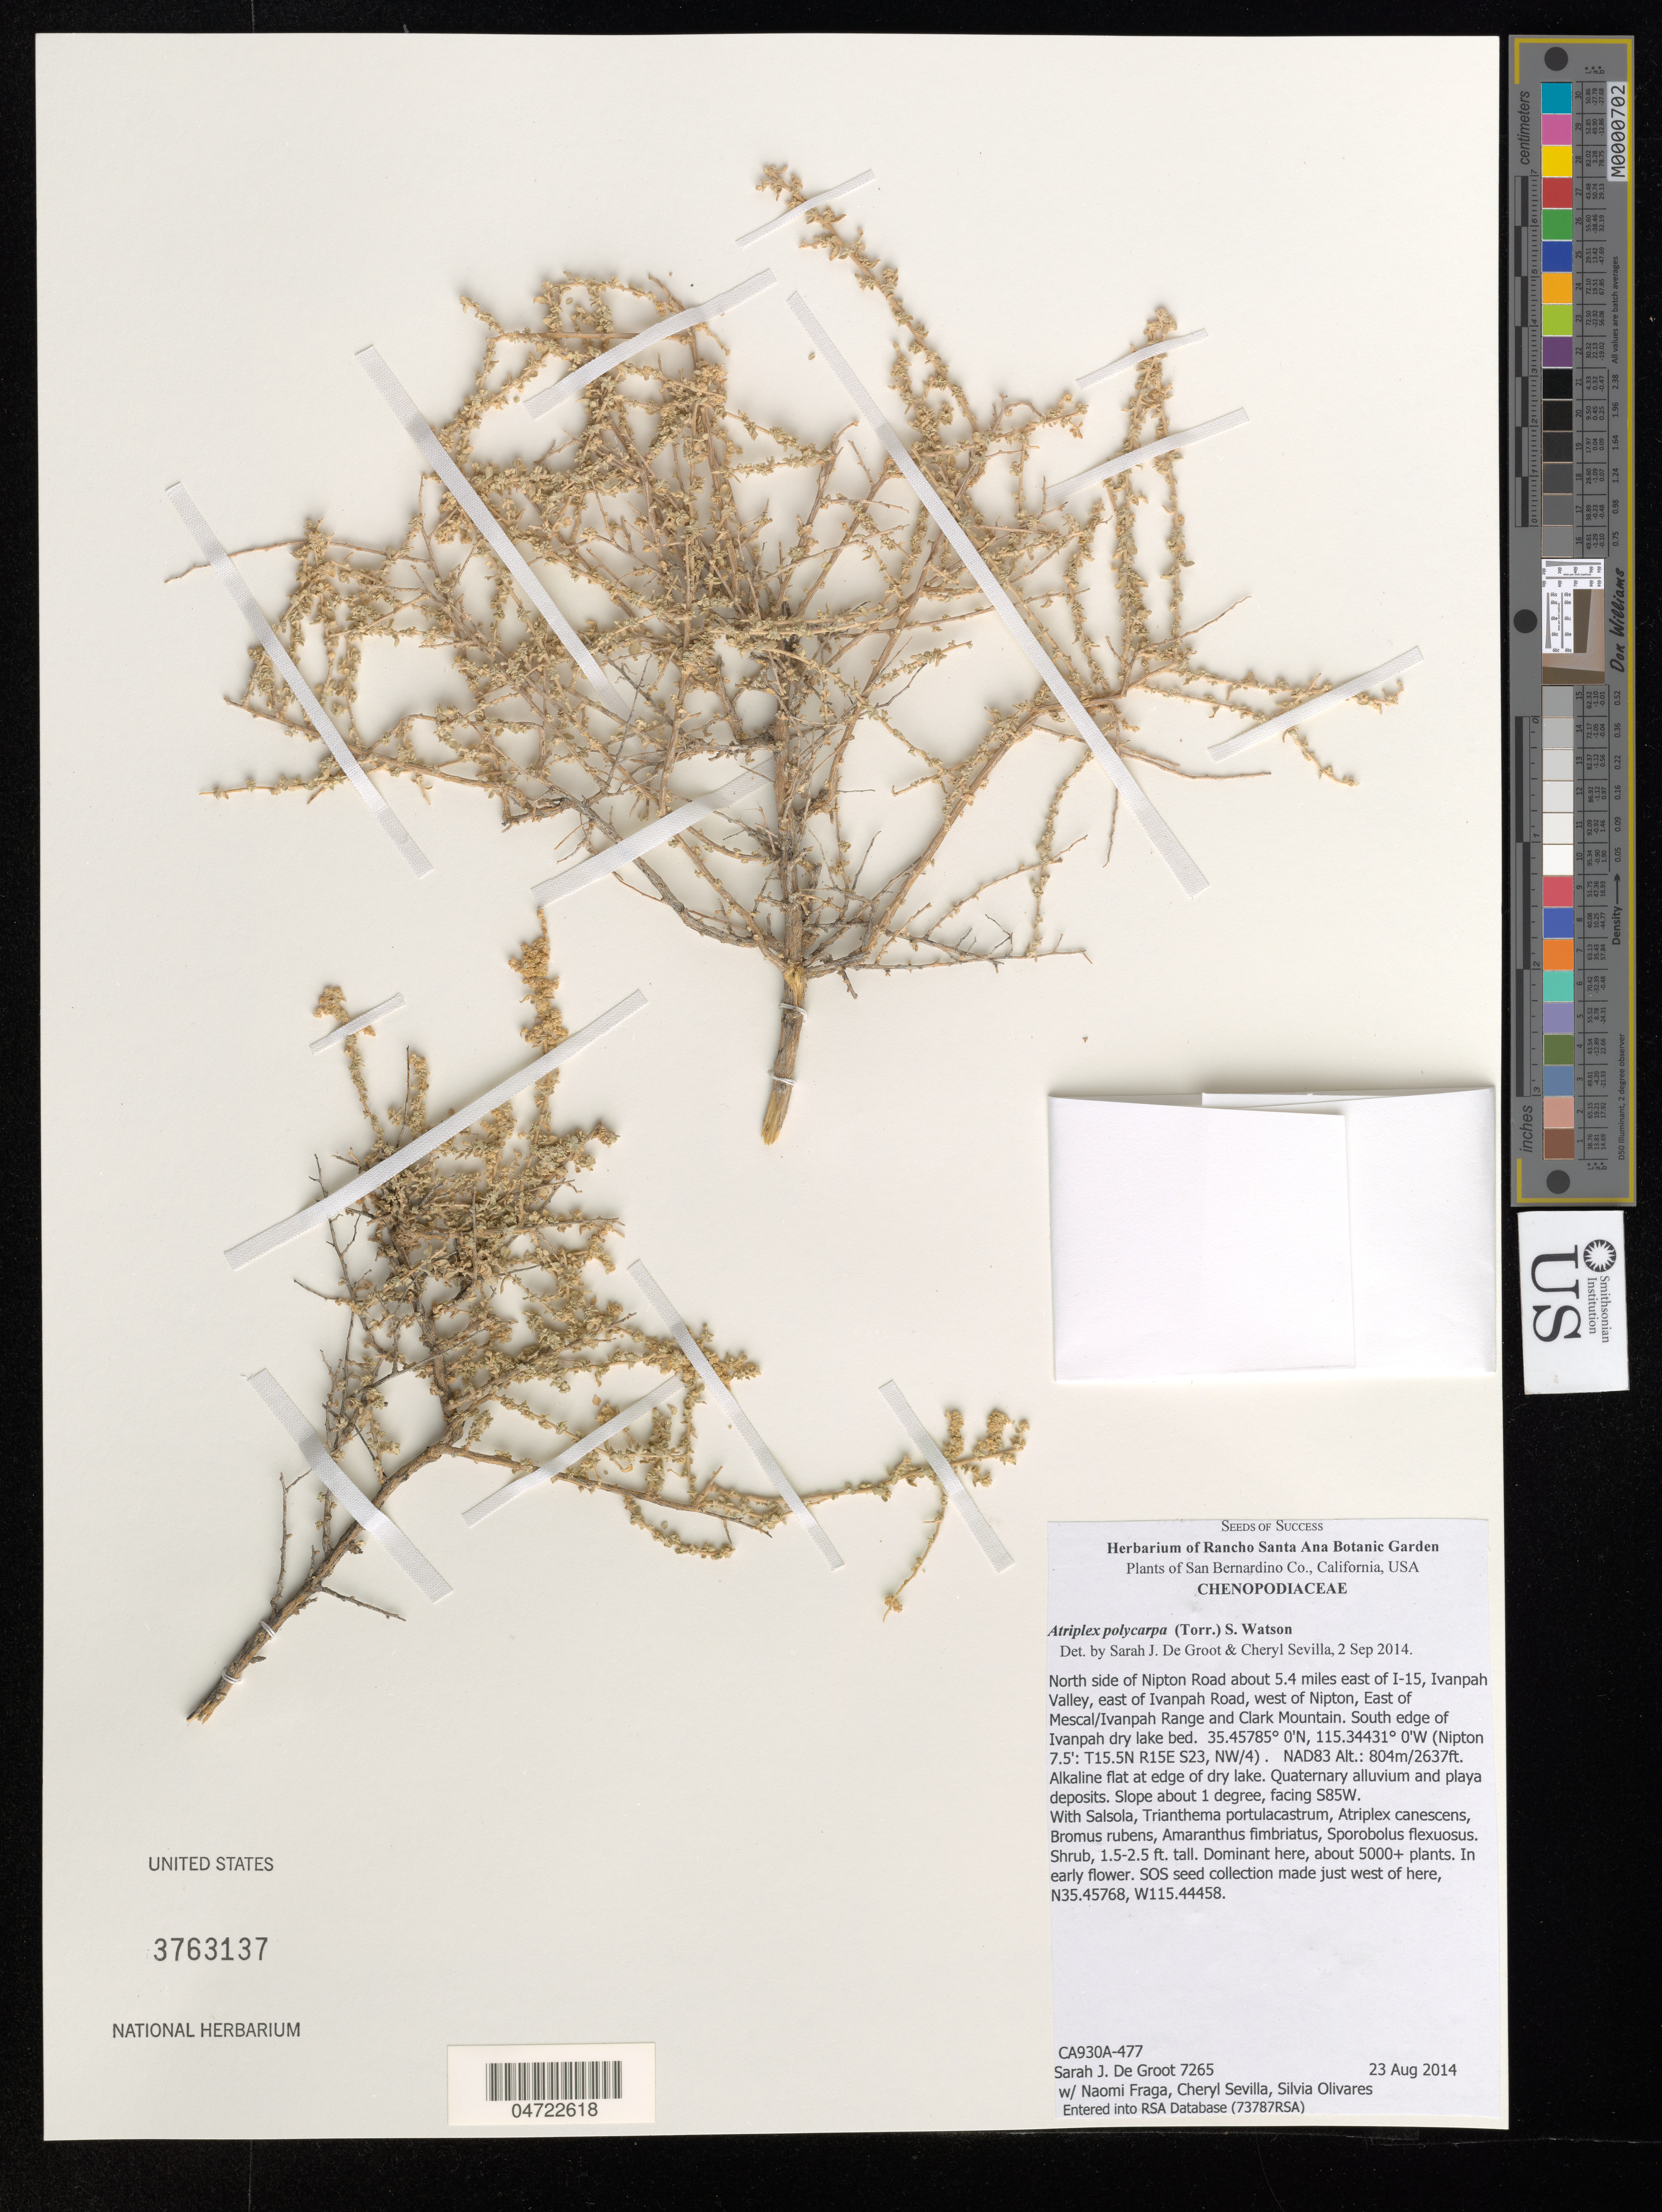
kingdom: Plantae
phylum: Tracheophyta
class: Magnoliopsida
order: Caryophyllales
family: Amaranthaceae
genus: Atriplex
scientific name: Atriplex polycarpa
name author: (Torr.) S. Watson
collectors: S. De Groot, N. Fraga, C. Sevilla & S. Olivares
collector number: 7265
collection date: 2014-08-23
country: United States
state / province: California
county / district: San Bernardino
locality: San Bernardino Co. North side of Nipton Road about 5.4 miles east of I-15, Ivanpah Valley, east of Ivanpah Road, west of Nipton, East of Mescal/Ivanpah Range and Clark Mountain. South edge of Ivanpah dry lake bed. (Nipton 7.5': T15.5N R15E S23, NW/4).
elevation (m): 804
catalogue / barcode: US 3763137